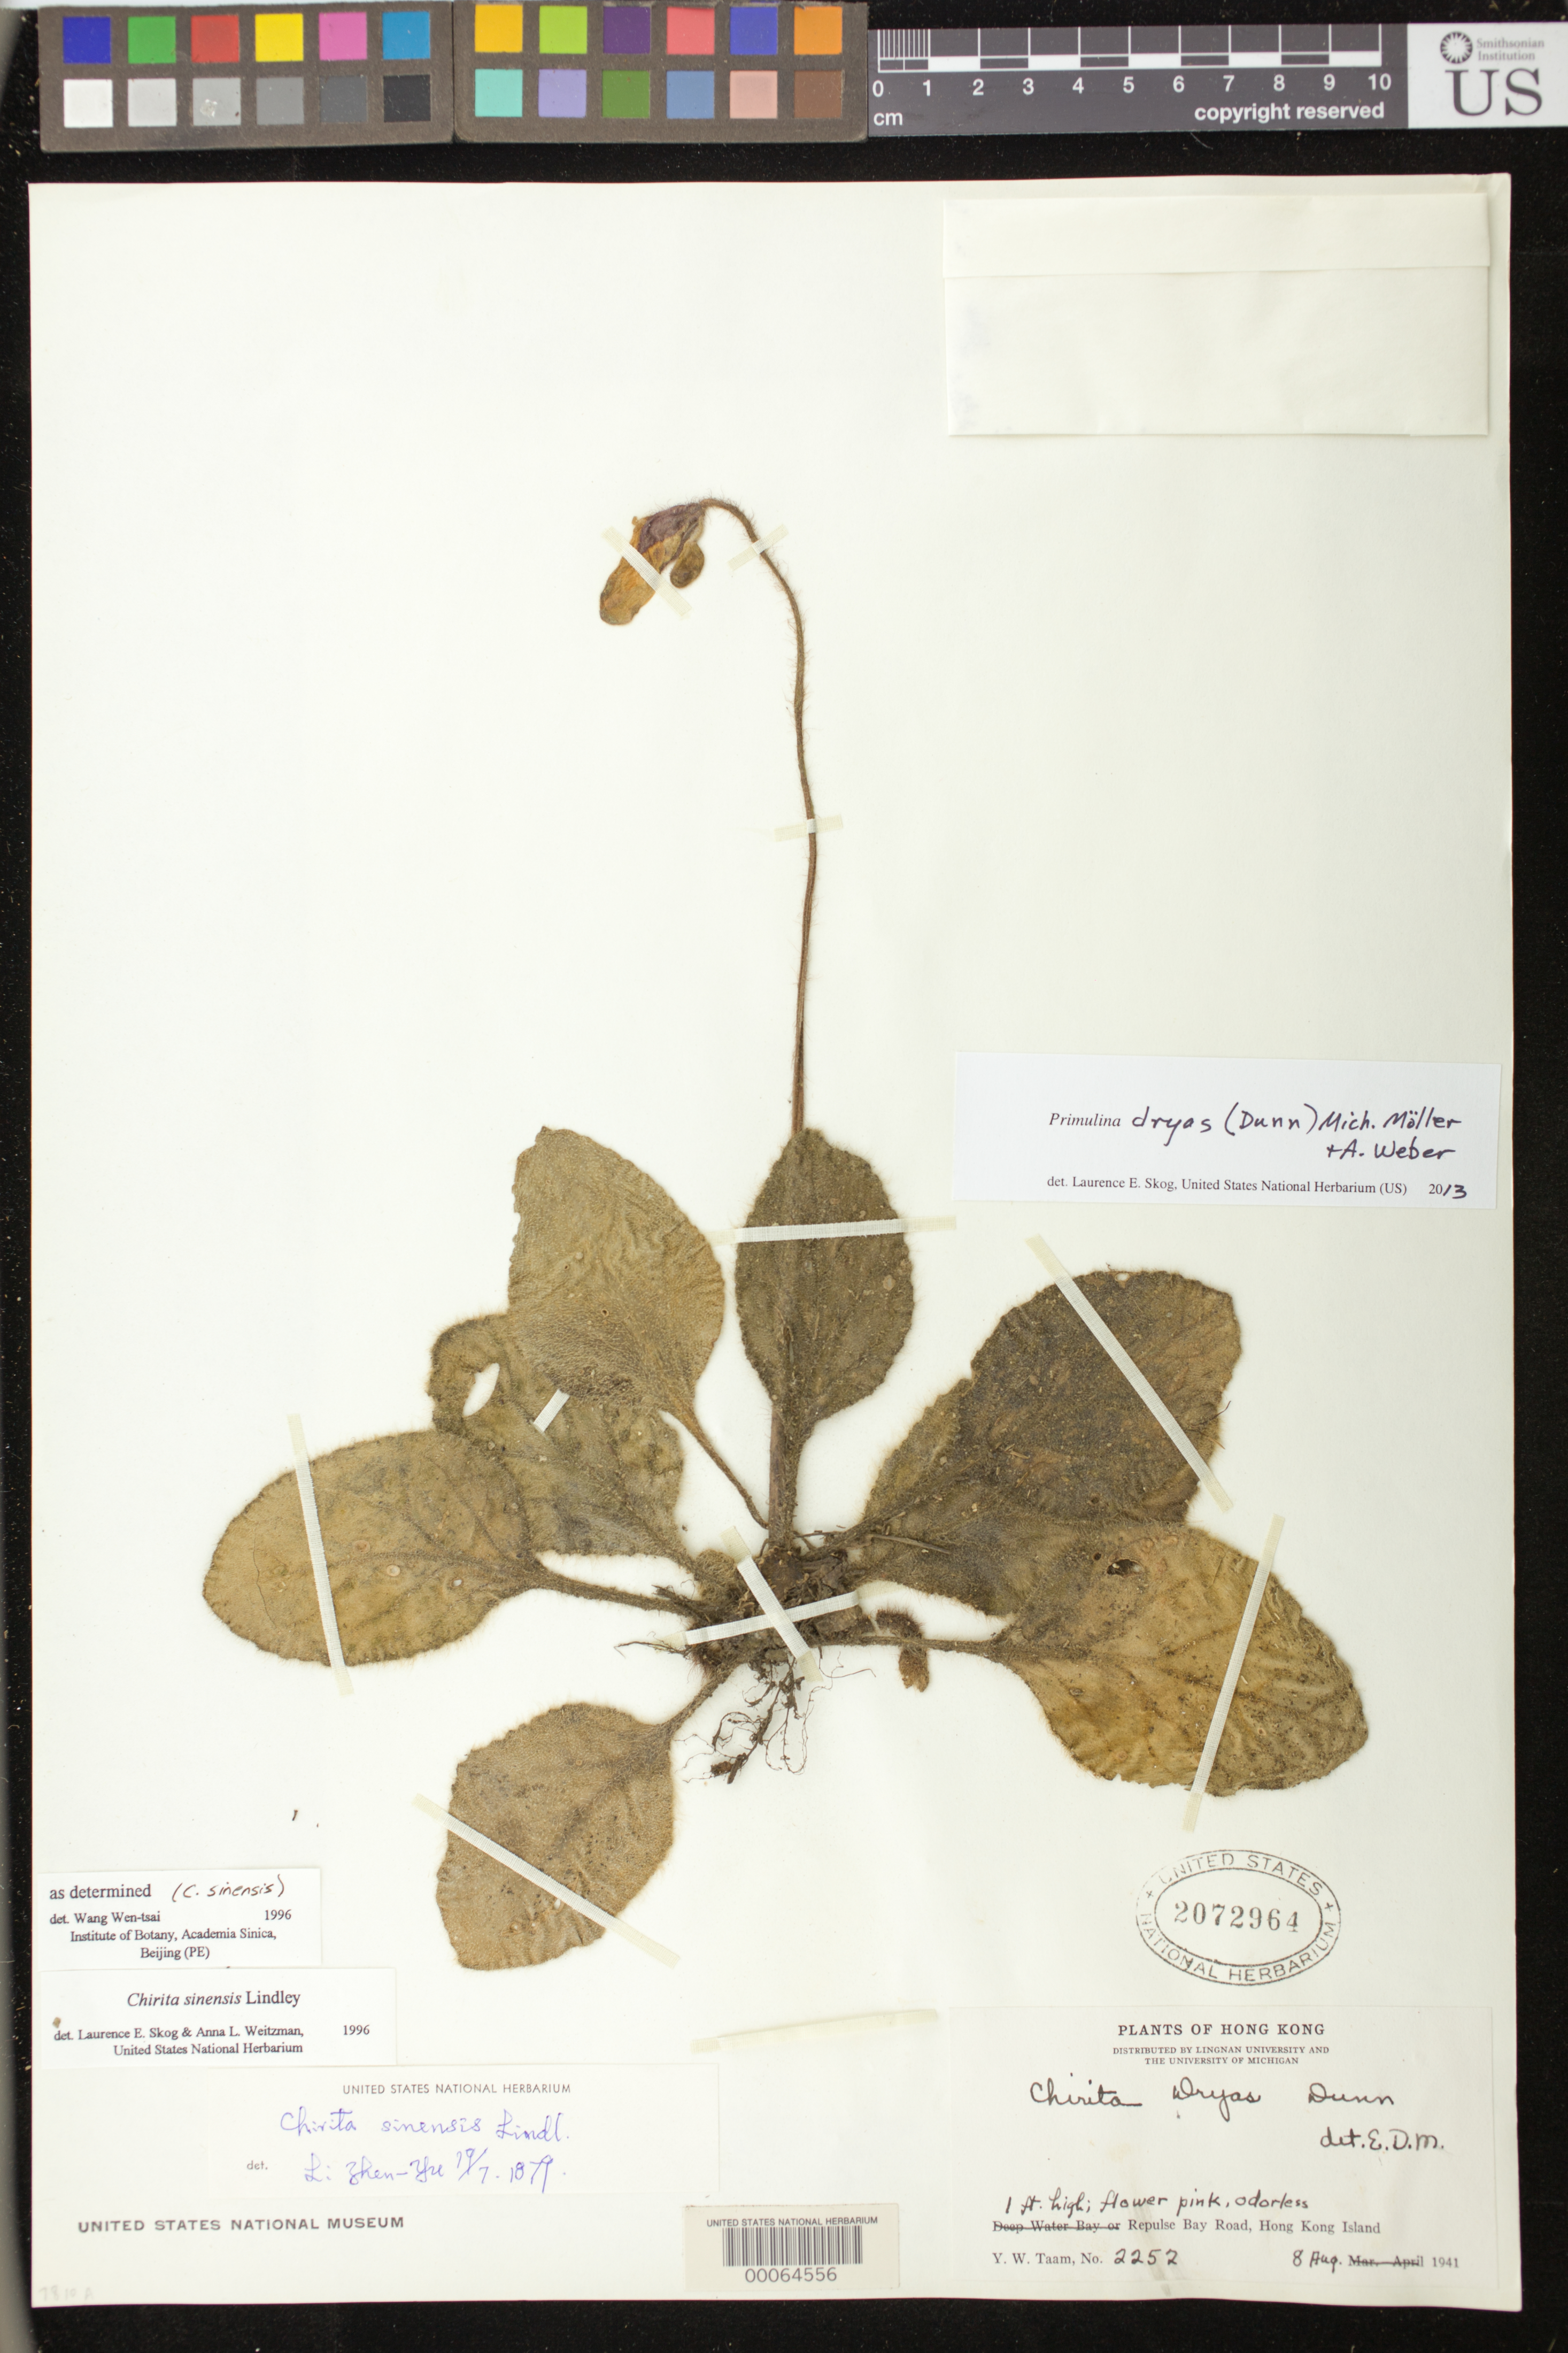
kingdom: Plantae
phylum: Tracheophyta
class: Magnoliopsida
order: Lamiales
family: Gesneriaceae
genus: Primulina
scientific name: Primulina dryas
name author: (Dunn) Mich. Möller & A. Weber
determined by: Skog, Laurence E.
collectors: T. Taam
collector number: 2252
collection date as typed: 08 Aug 1941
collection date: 1941-08-08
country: China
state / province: Hong Kong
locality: Repulse bay road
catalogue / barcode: US 2072964